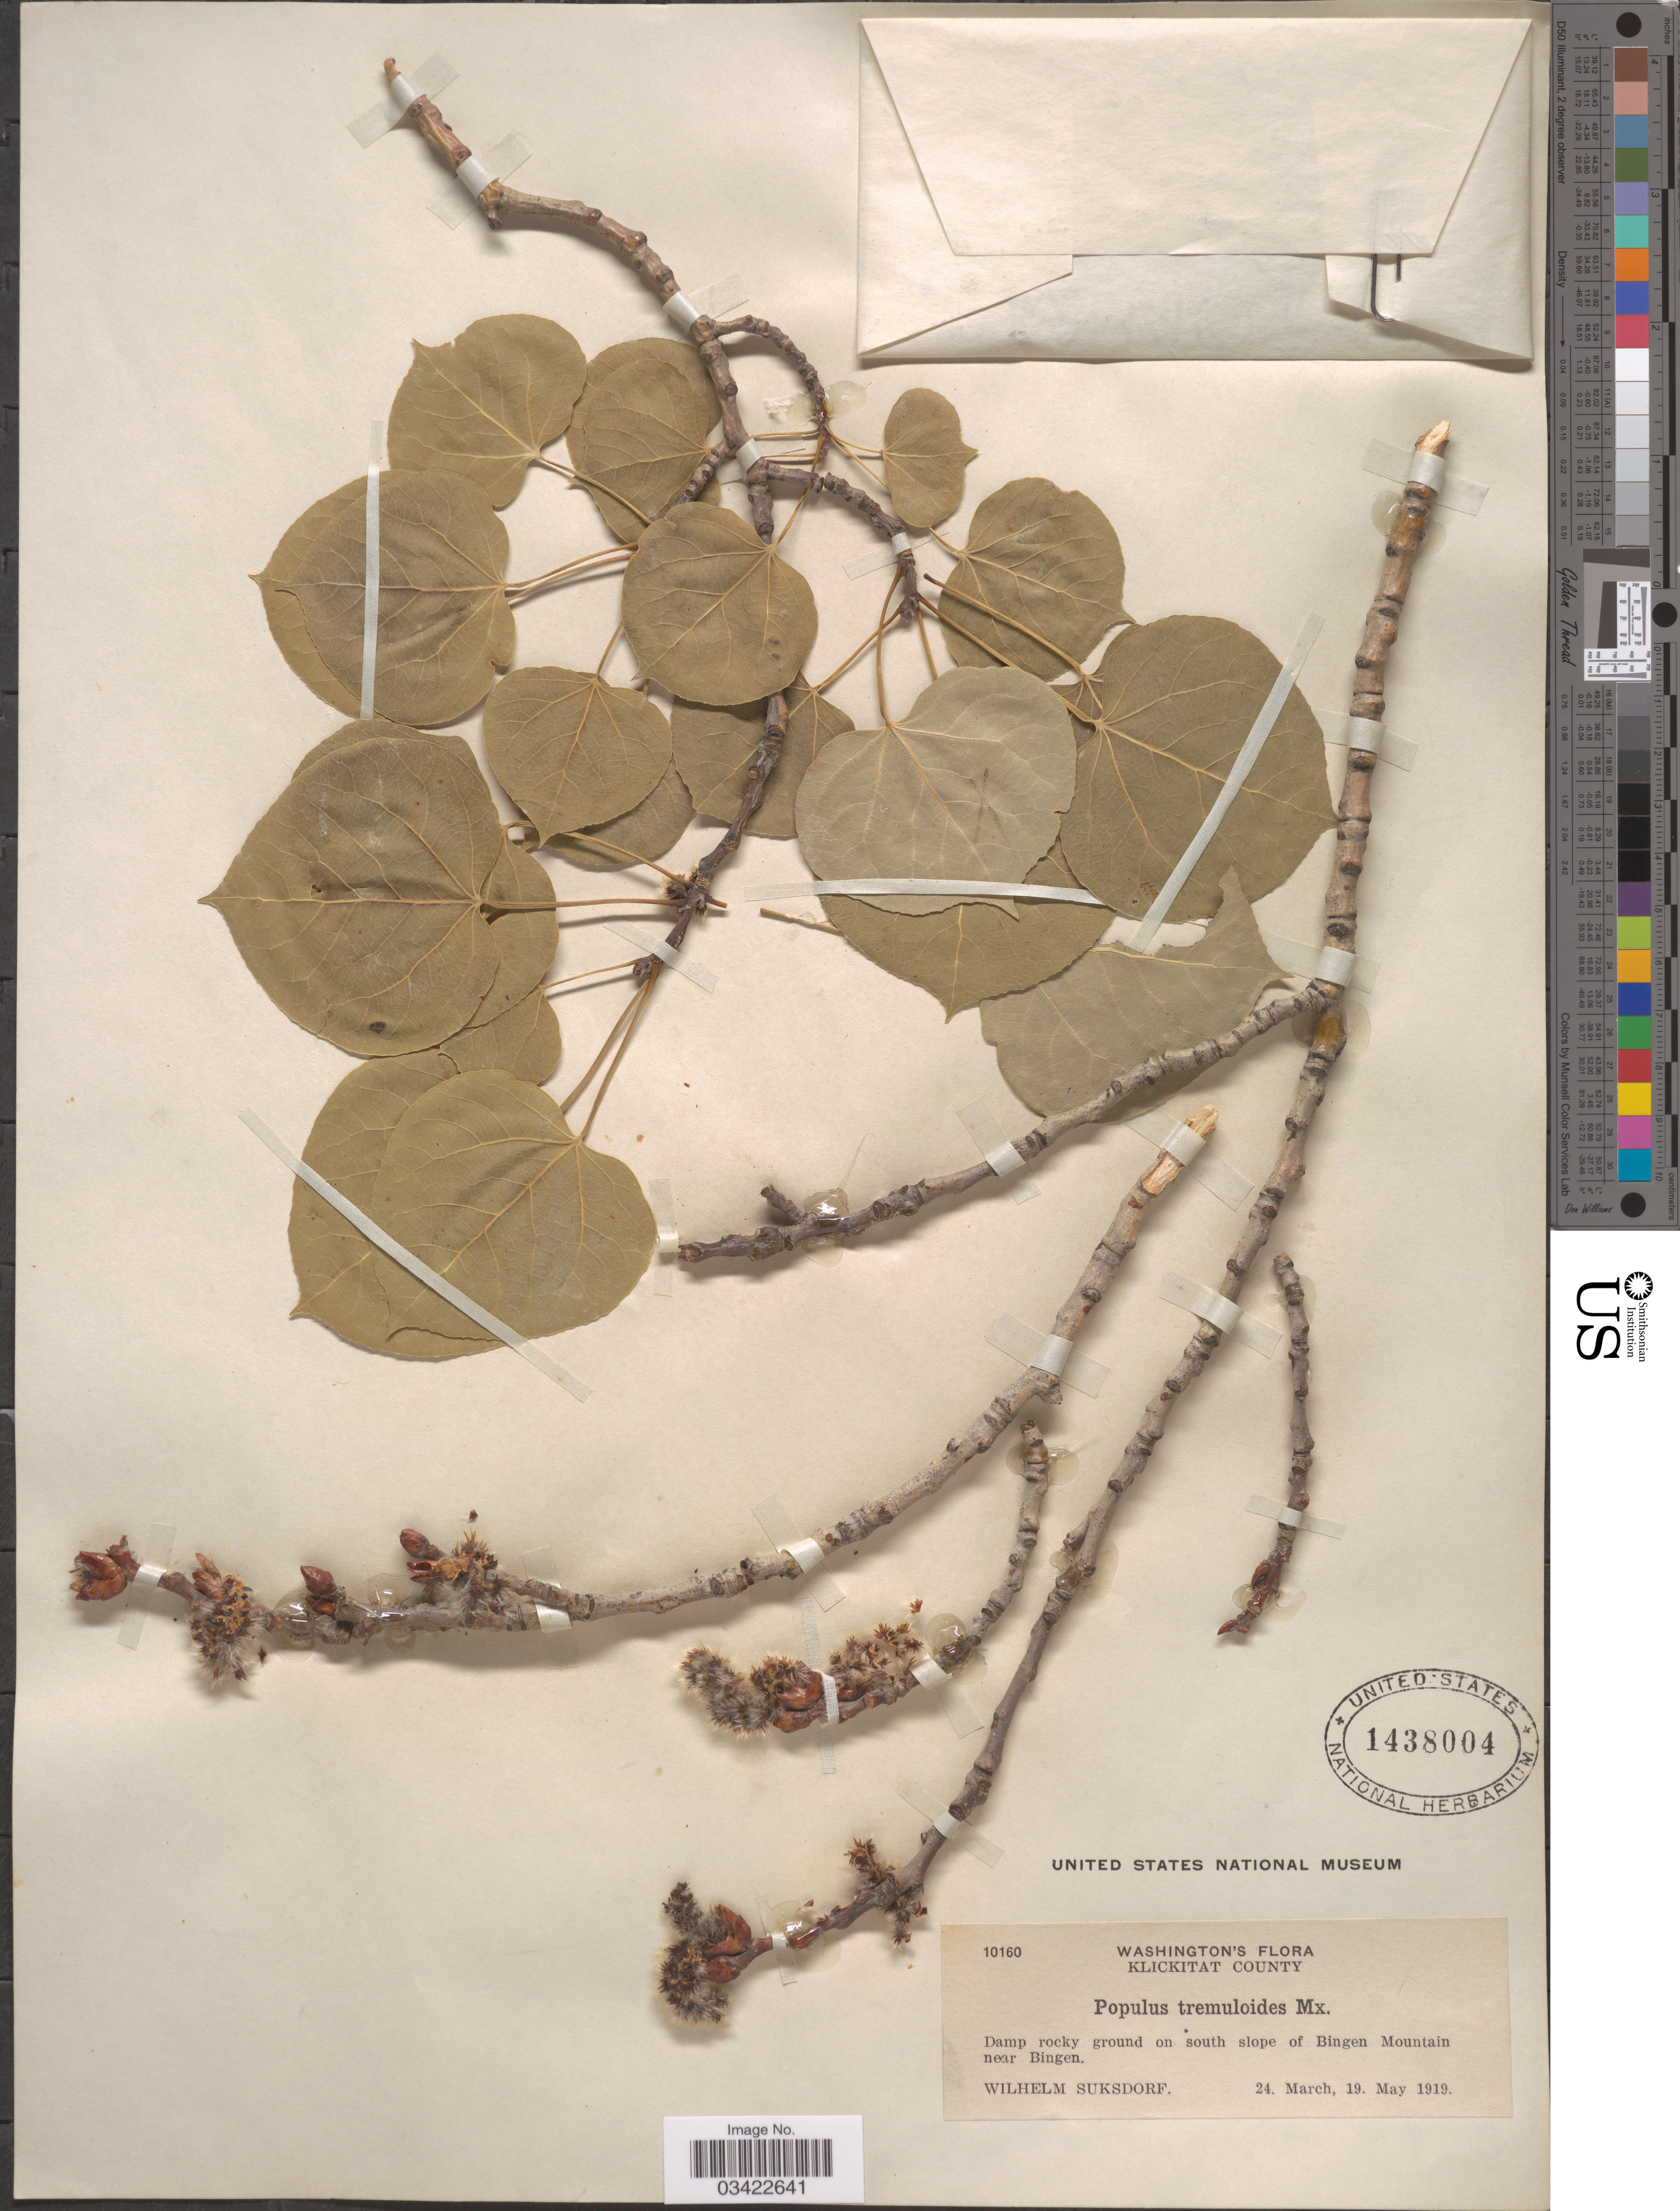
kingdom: Plantae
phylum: Tracheophyta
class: Magnoliopsida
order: Malpighiales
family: Salicaceae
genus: Populus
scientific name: Populus tremuloides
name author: Michx.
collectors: W. N. Suksdorf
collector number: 10160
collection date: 1919-03-24/1919-05-19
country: United States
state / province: Washington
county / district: Klickitat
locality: Klickitat County. Damp rocky ground on south slope of Bingen Mountain near Bingen.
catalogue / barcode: US 1438004